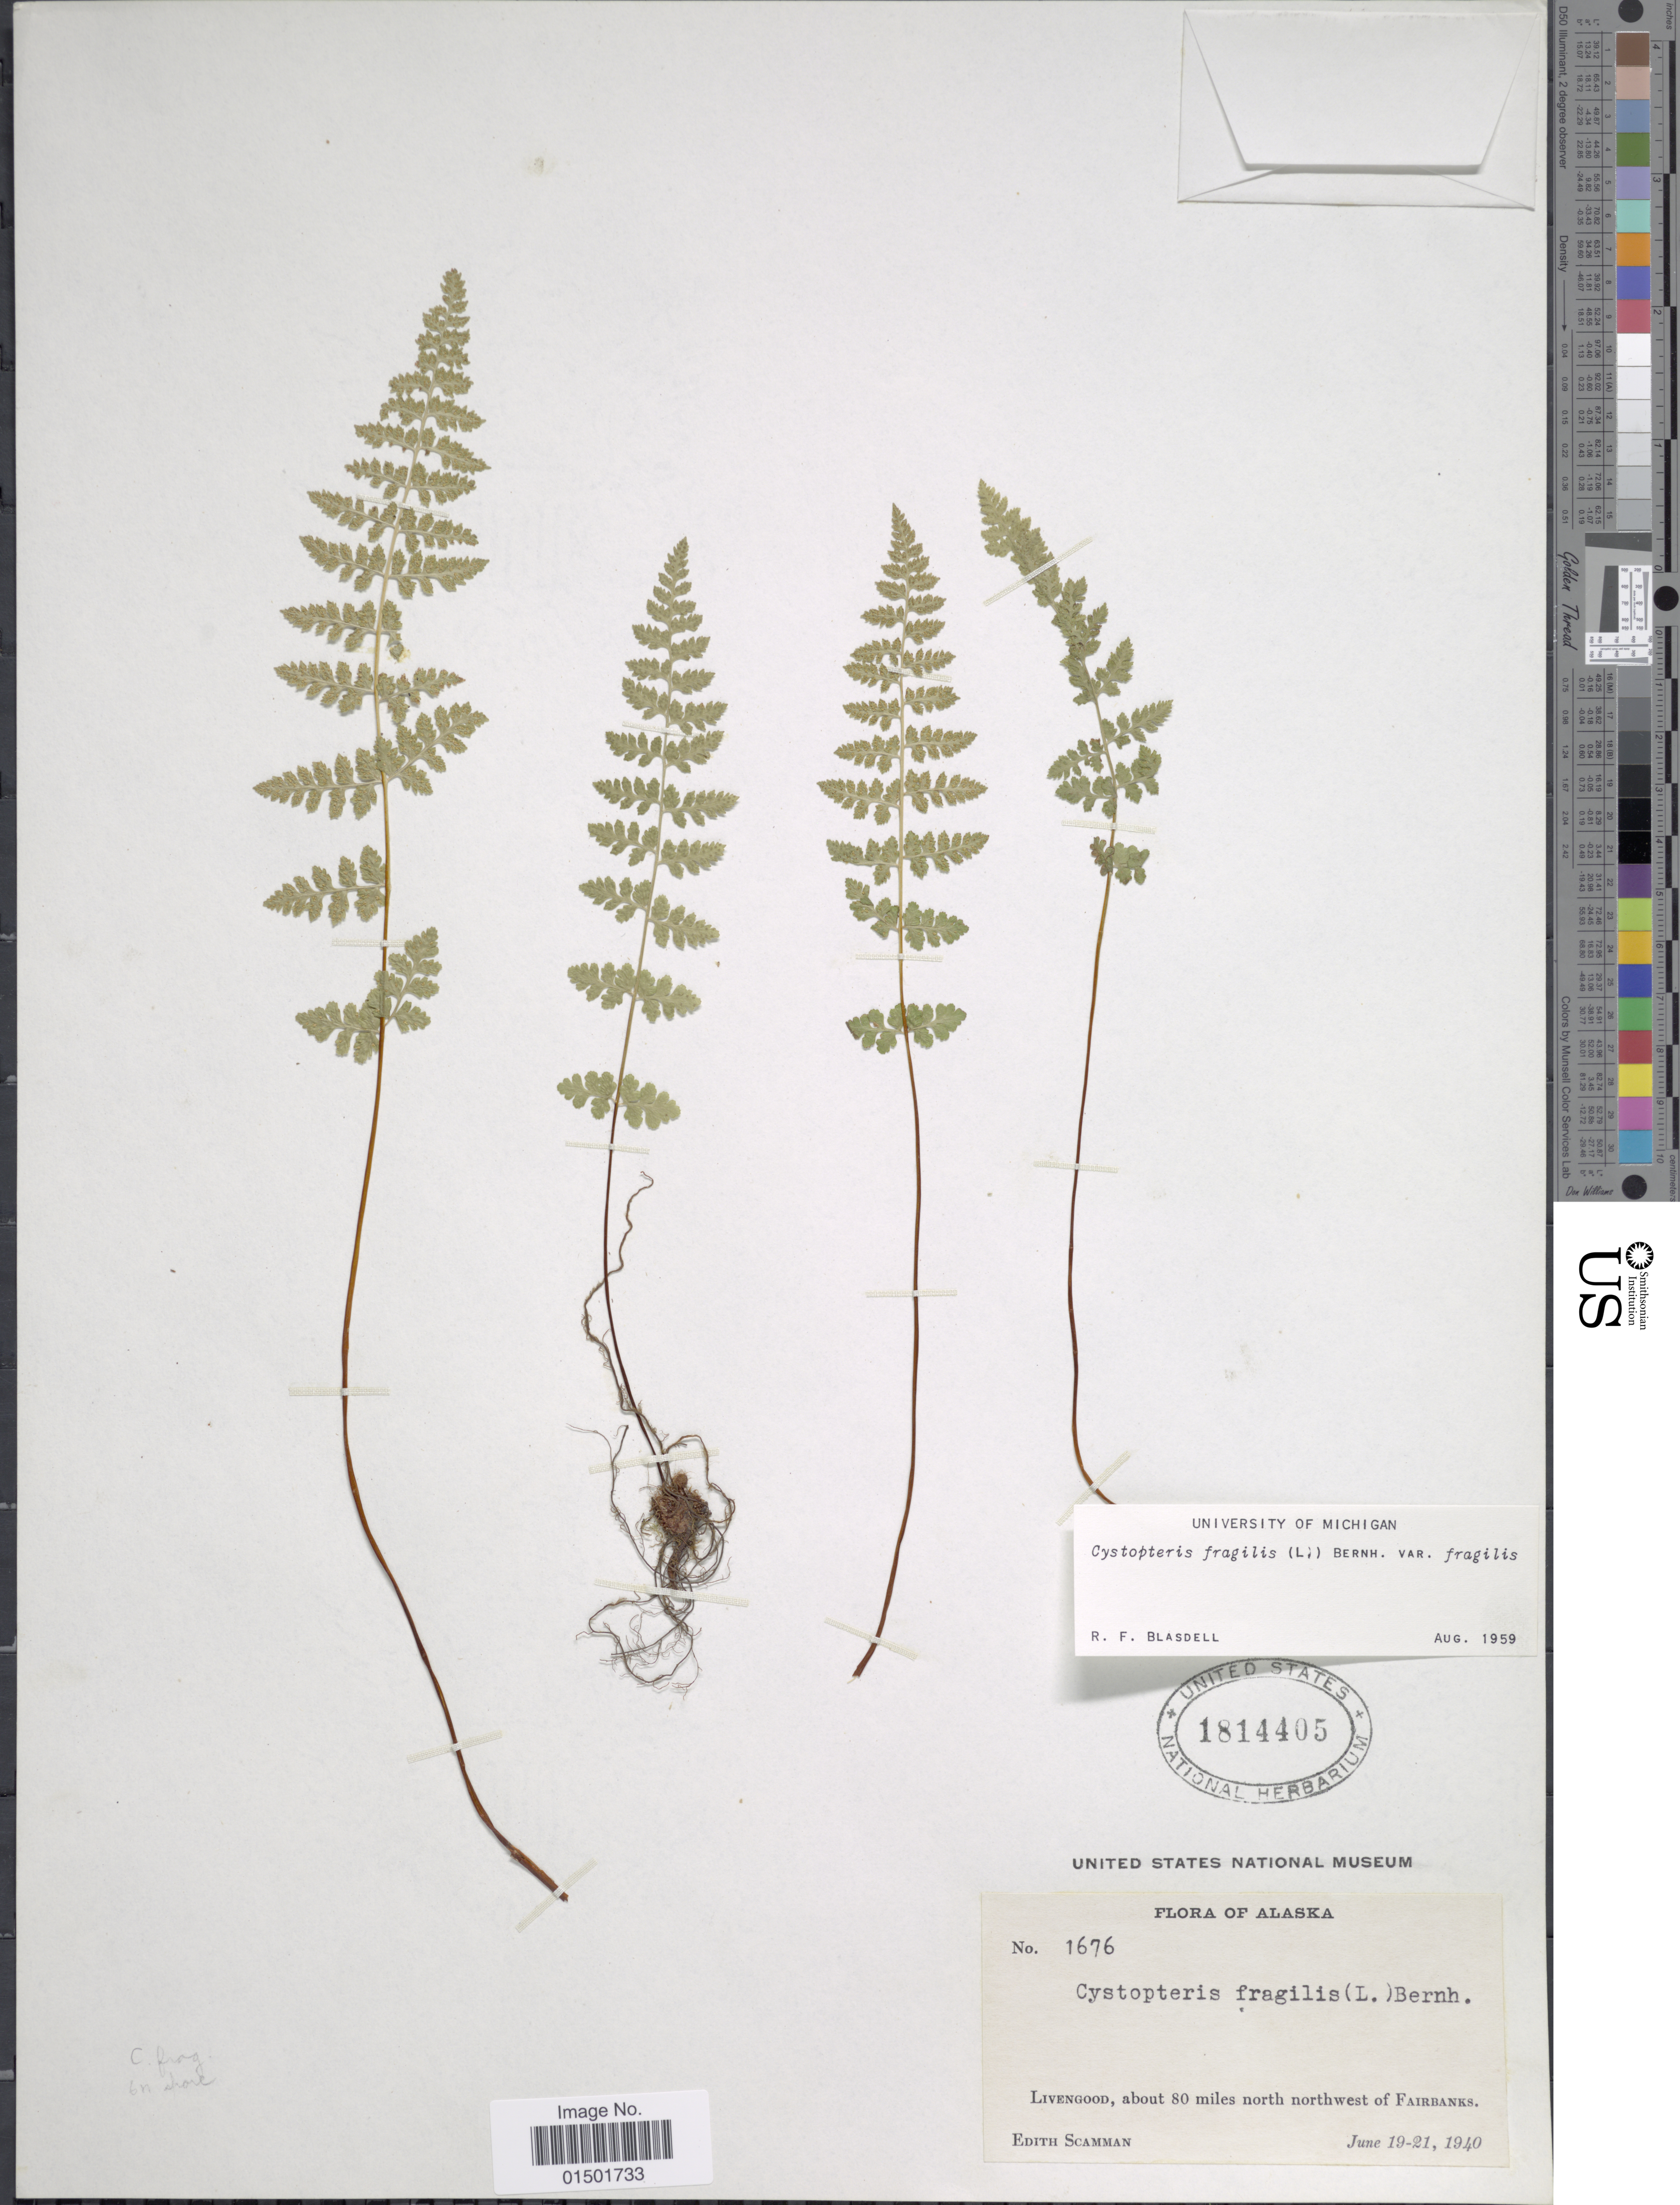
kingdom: Plantae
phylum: Tracheophyta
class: Polypodiopsida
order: Polypodiales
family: Cystopteridaceae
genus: Cystopteris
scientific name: Cystopteris fragilis var. fragilis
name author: (L.) Bernh.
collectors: E. Scamman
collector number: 1676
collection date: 1940-06-19/1940-06-21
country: United States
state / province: Alaska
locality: Livengood, about 80 miles north northwest of Fairbanks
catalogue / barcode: US 1814405